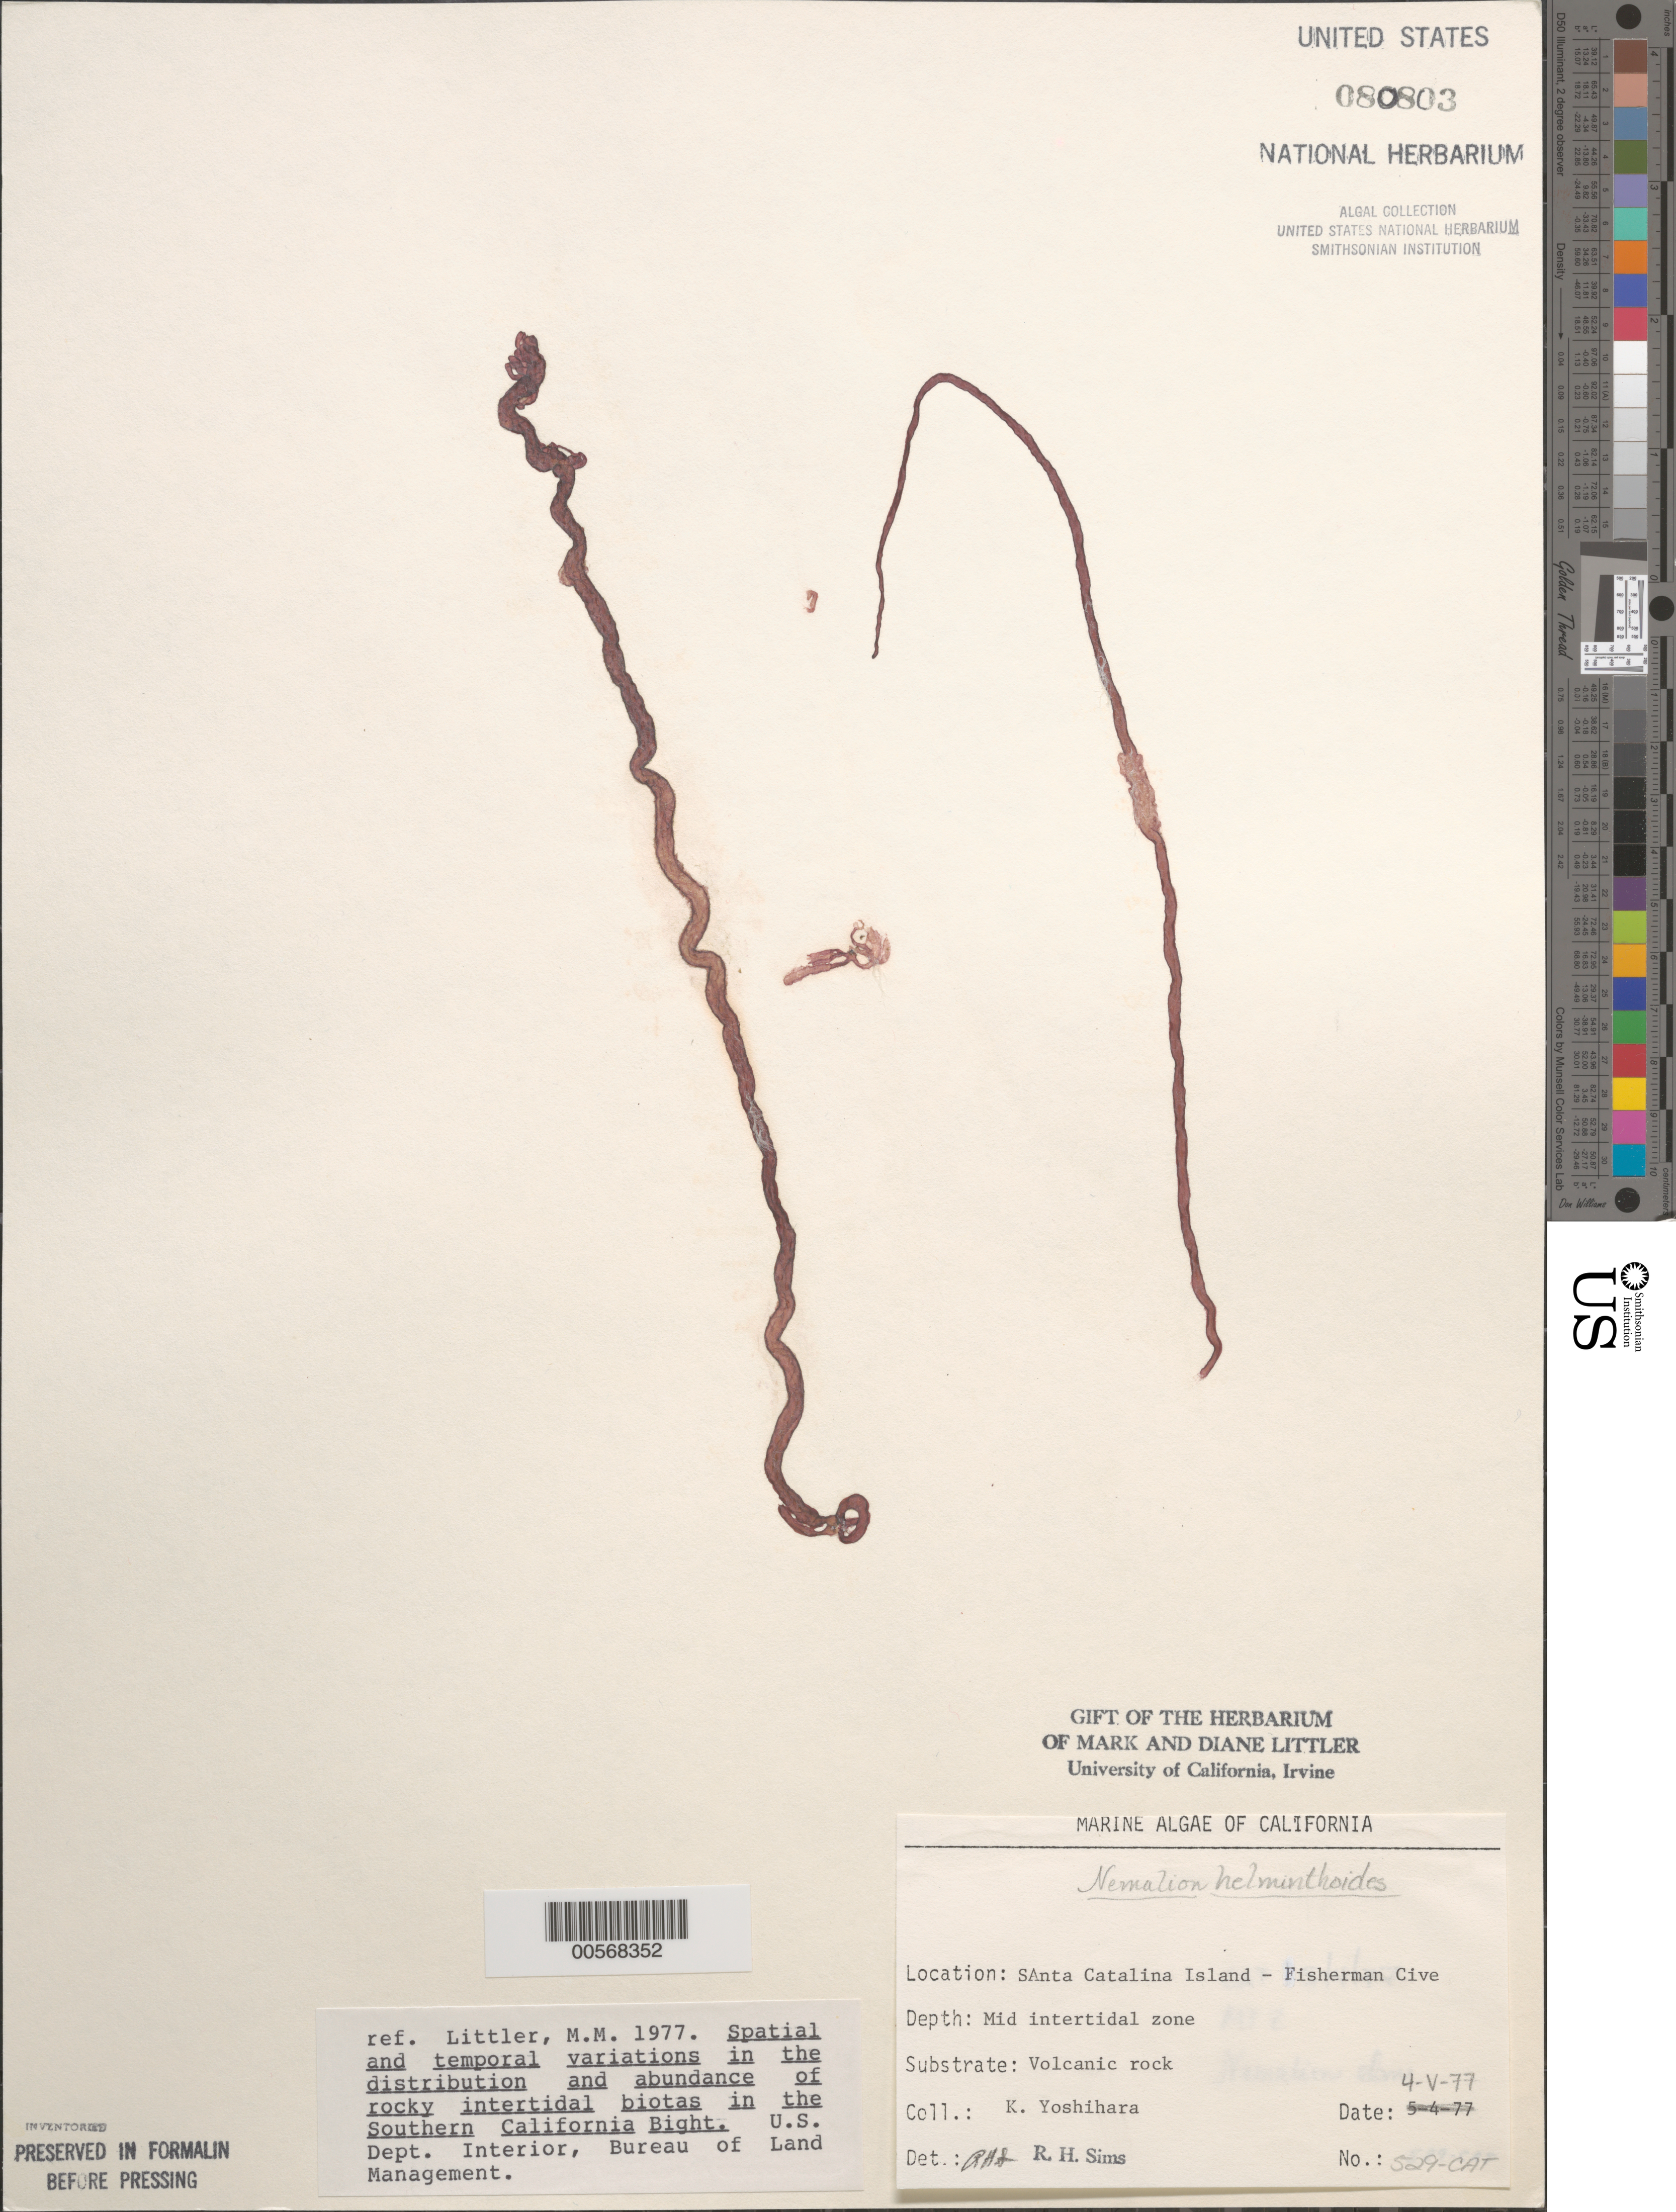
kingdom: Plantae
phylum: Rhodophyta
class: Florideophyceae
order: Nemaliales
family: Nemaliaceae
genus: Nemalion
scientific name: Nemalion multifidum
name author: (Lyngb.) Chauvin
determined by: Algae name updating Project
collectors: K. Yoshihara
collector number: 529-cat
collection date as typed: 04 May 1977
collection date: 1977-05-04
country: United States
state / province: California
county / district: Los Angeles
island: Santa Catalina Island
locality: Fishermen Cove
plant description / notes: BLM-SOCALBIGHT Rocky Intertidal Survey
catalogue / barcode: US 80803